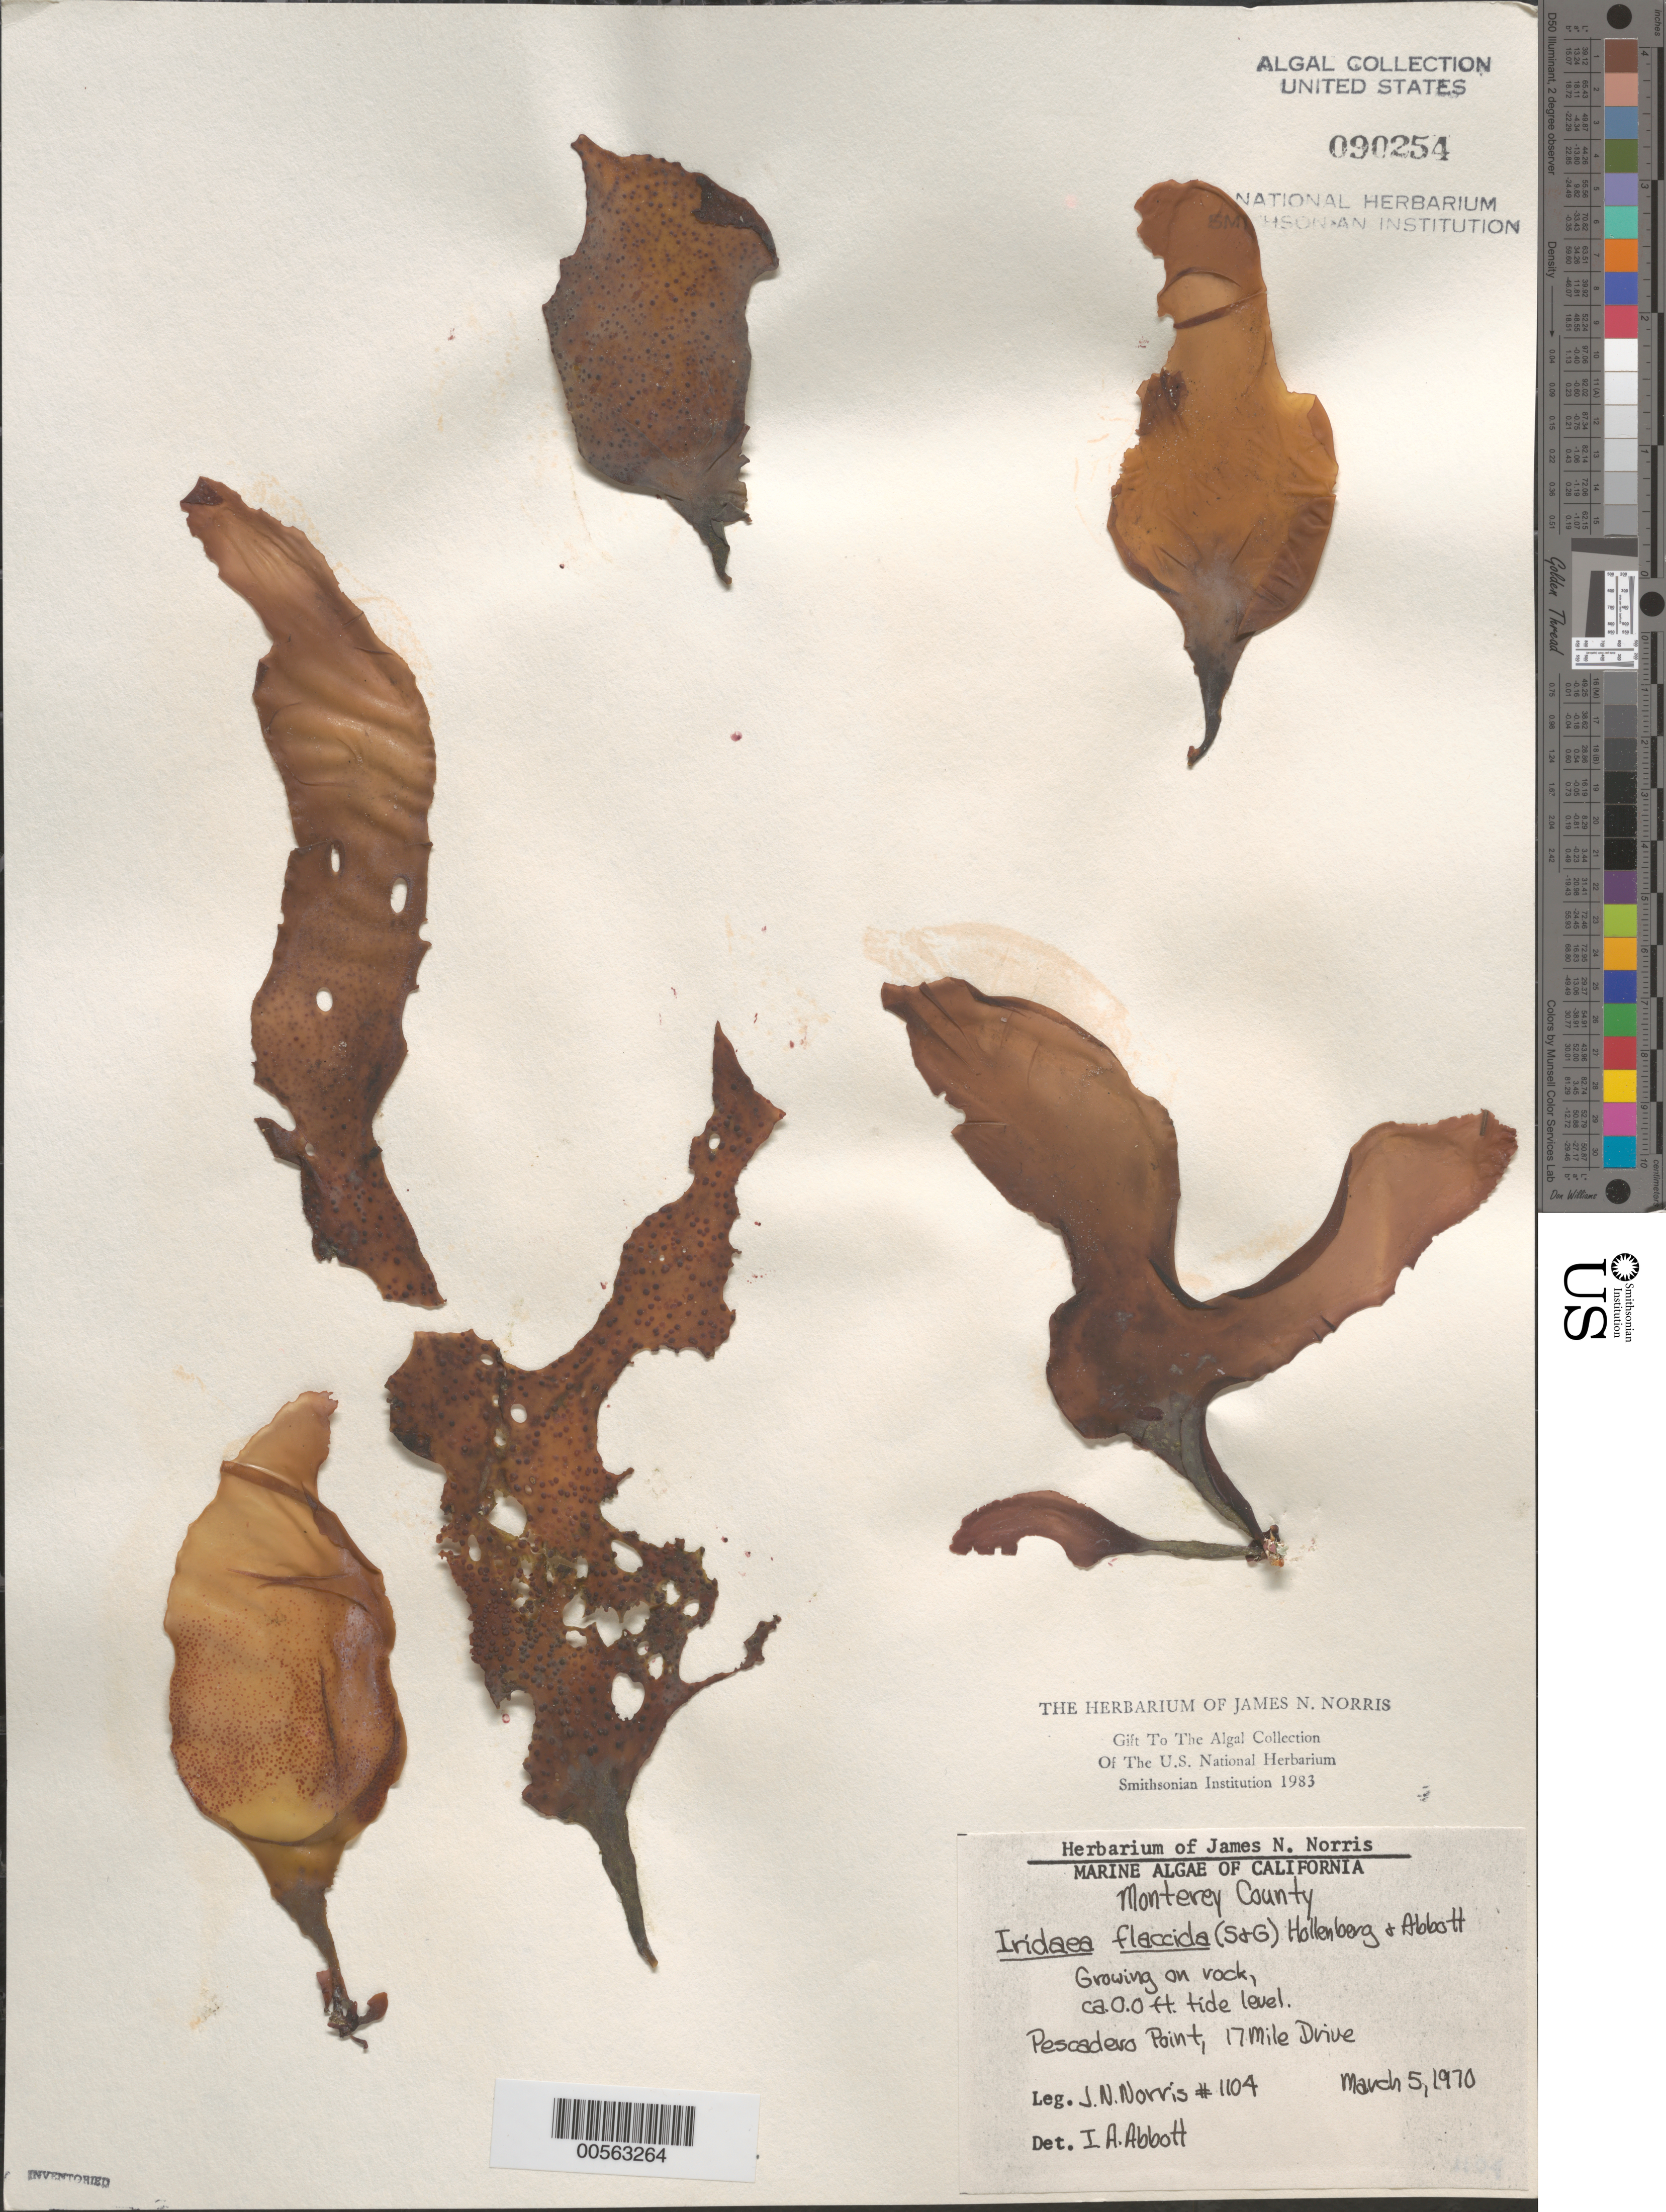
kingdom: Plantae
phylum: Rhodophyta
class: Florideophyceae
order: Gigartinales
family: Gigartinaceae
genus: Mazzaella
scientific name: Mazzaella flaccida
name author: (Setchell & N.L. Gardner) Fredericq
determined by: Algae name updating Project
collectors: J. N. Norris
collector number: JN-1104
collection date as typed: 05 Mar 1970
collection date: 1970-03-05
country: United States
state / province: California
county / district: Monterey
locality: Pescadero Point, 17 Mile Drive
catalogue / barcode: US 90254